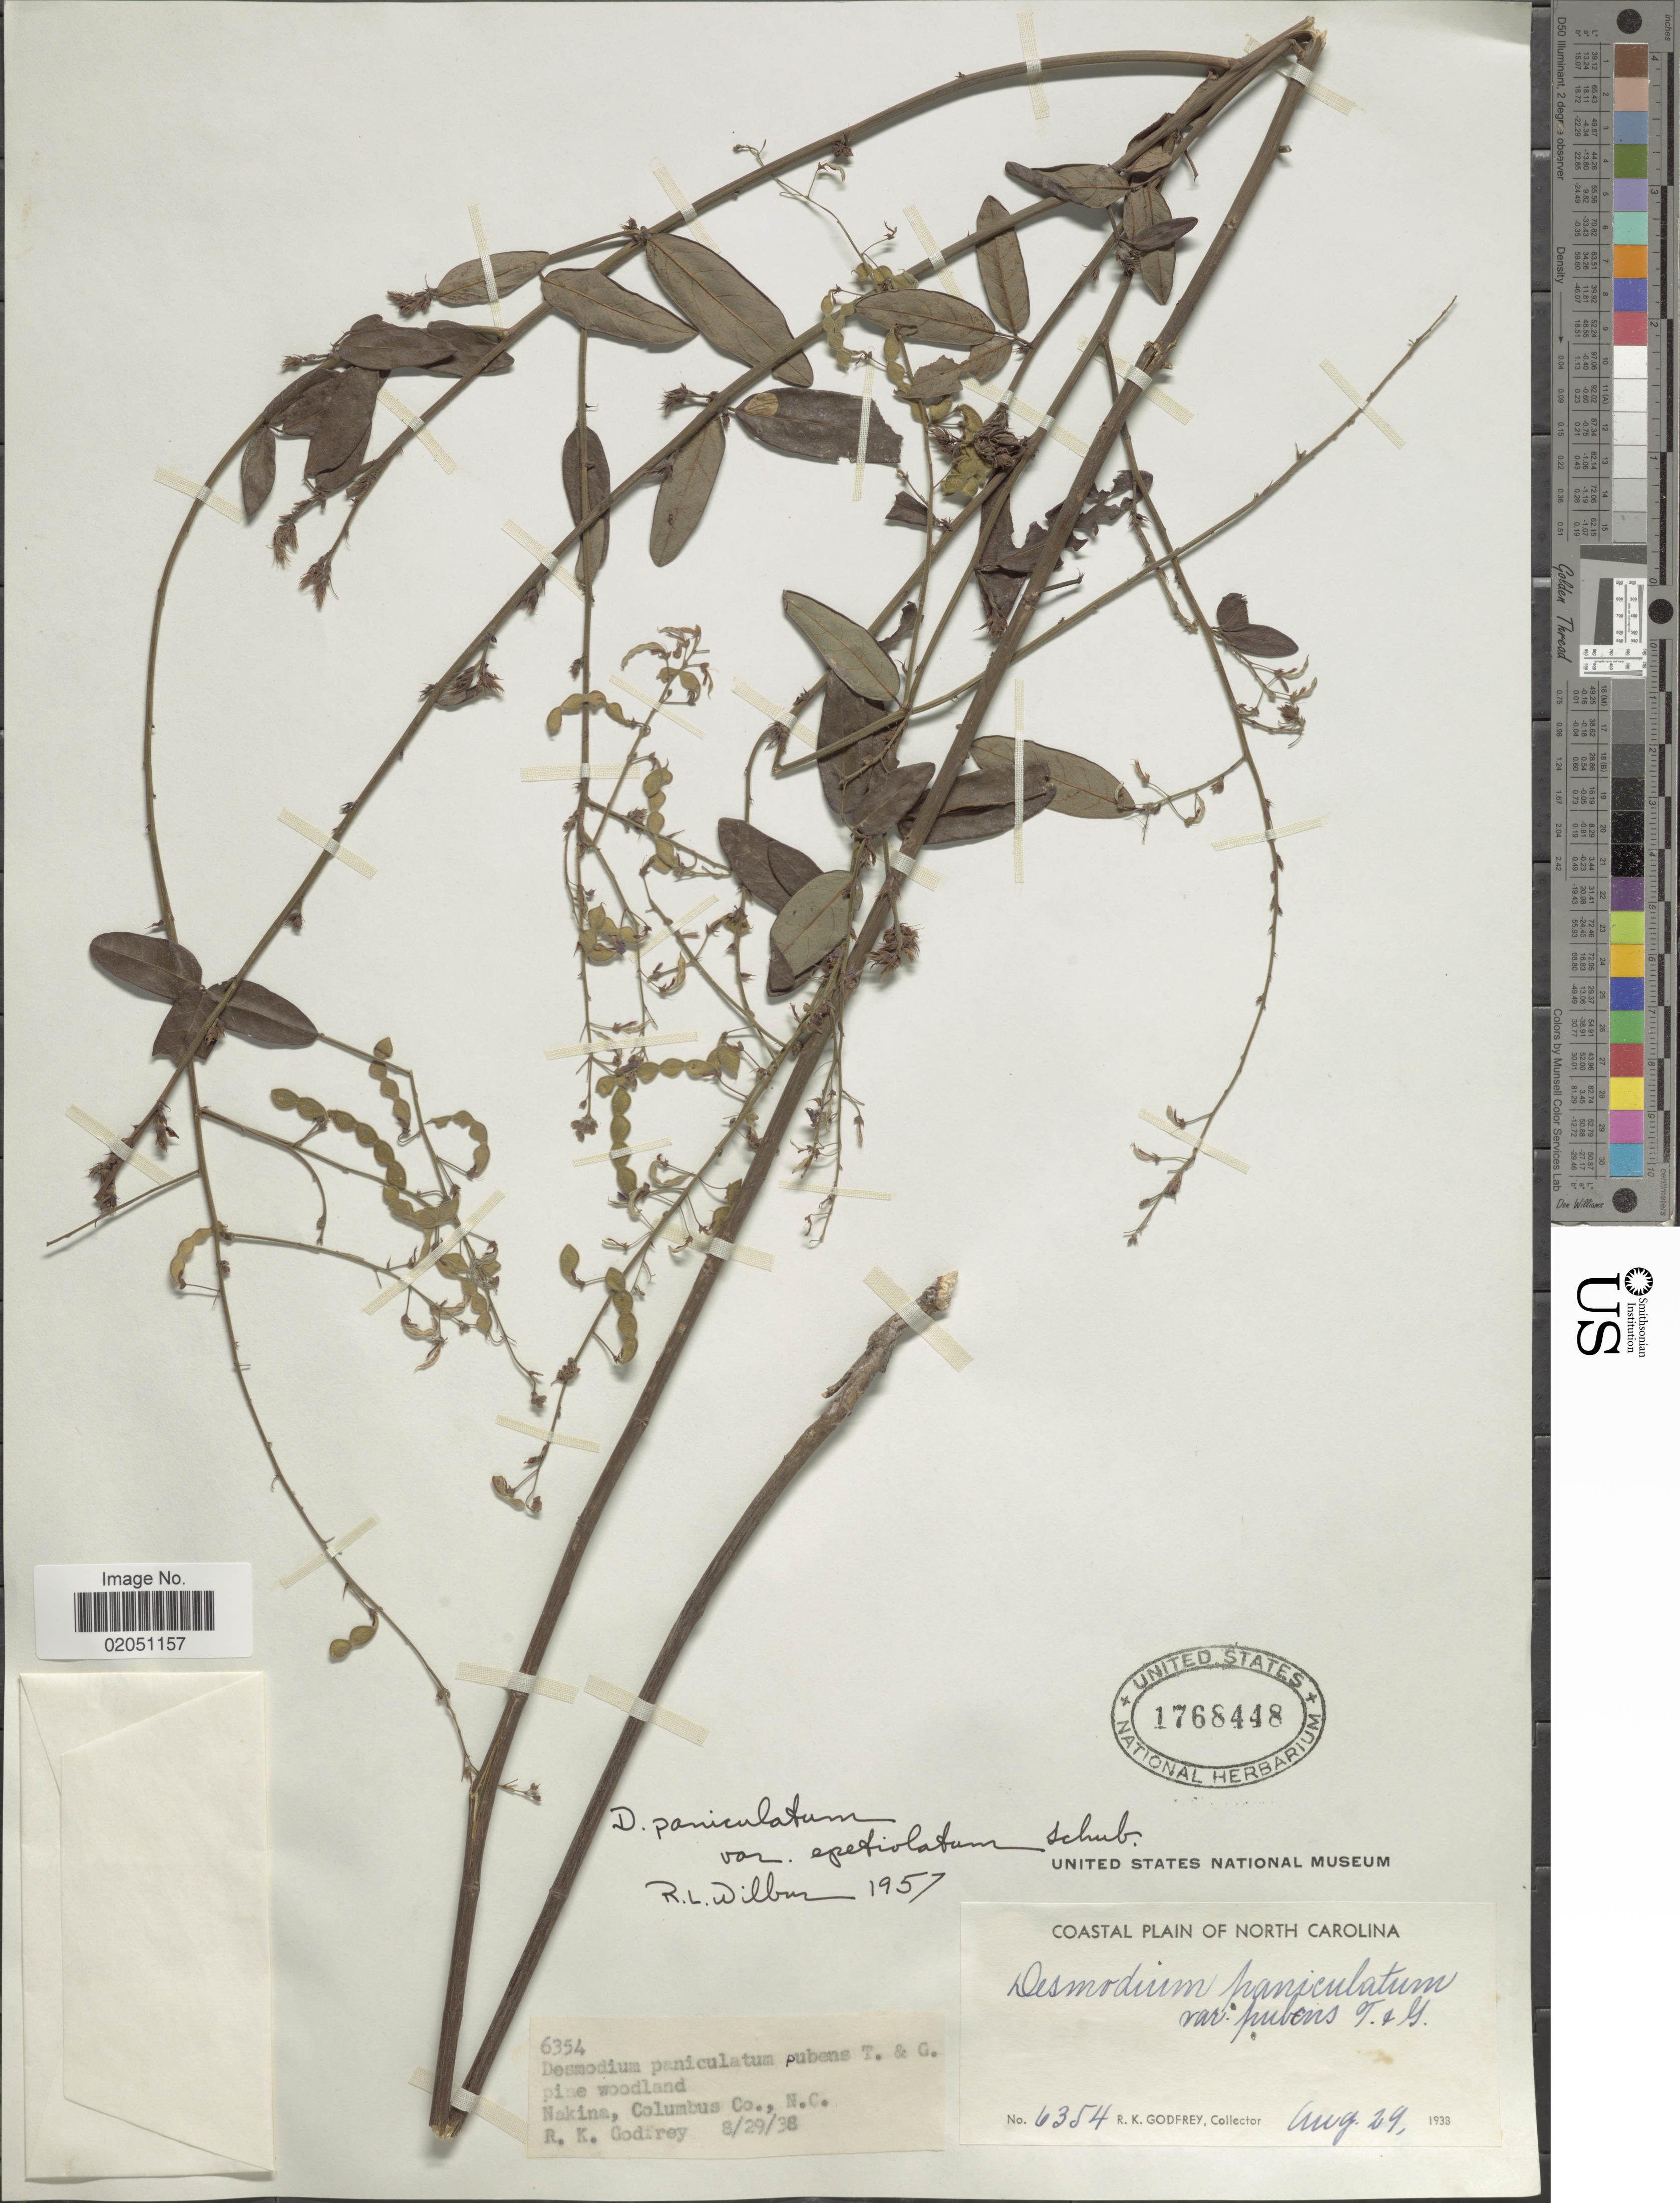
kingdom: Plantae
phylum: Tracheophyta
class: Magnoliopsida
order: Fabales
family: Fabaceae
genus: Desmodium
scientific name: Desmodium paniculatum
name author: (L.) DC.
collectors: R. K. Godfrey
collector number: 6354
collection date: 1938-08-29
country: United States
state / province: North Carolina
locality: Pine woodland, Nakina, Columbus Co., Coastal Plain of North Carolina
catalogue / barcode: US 1768448